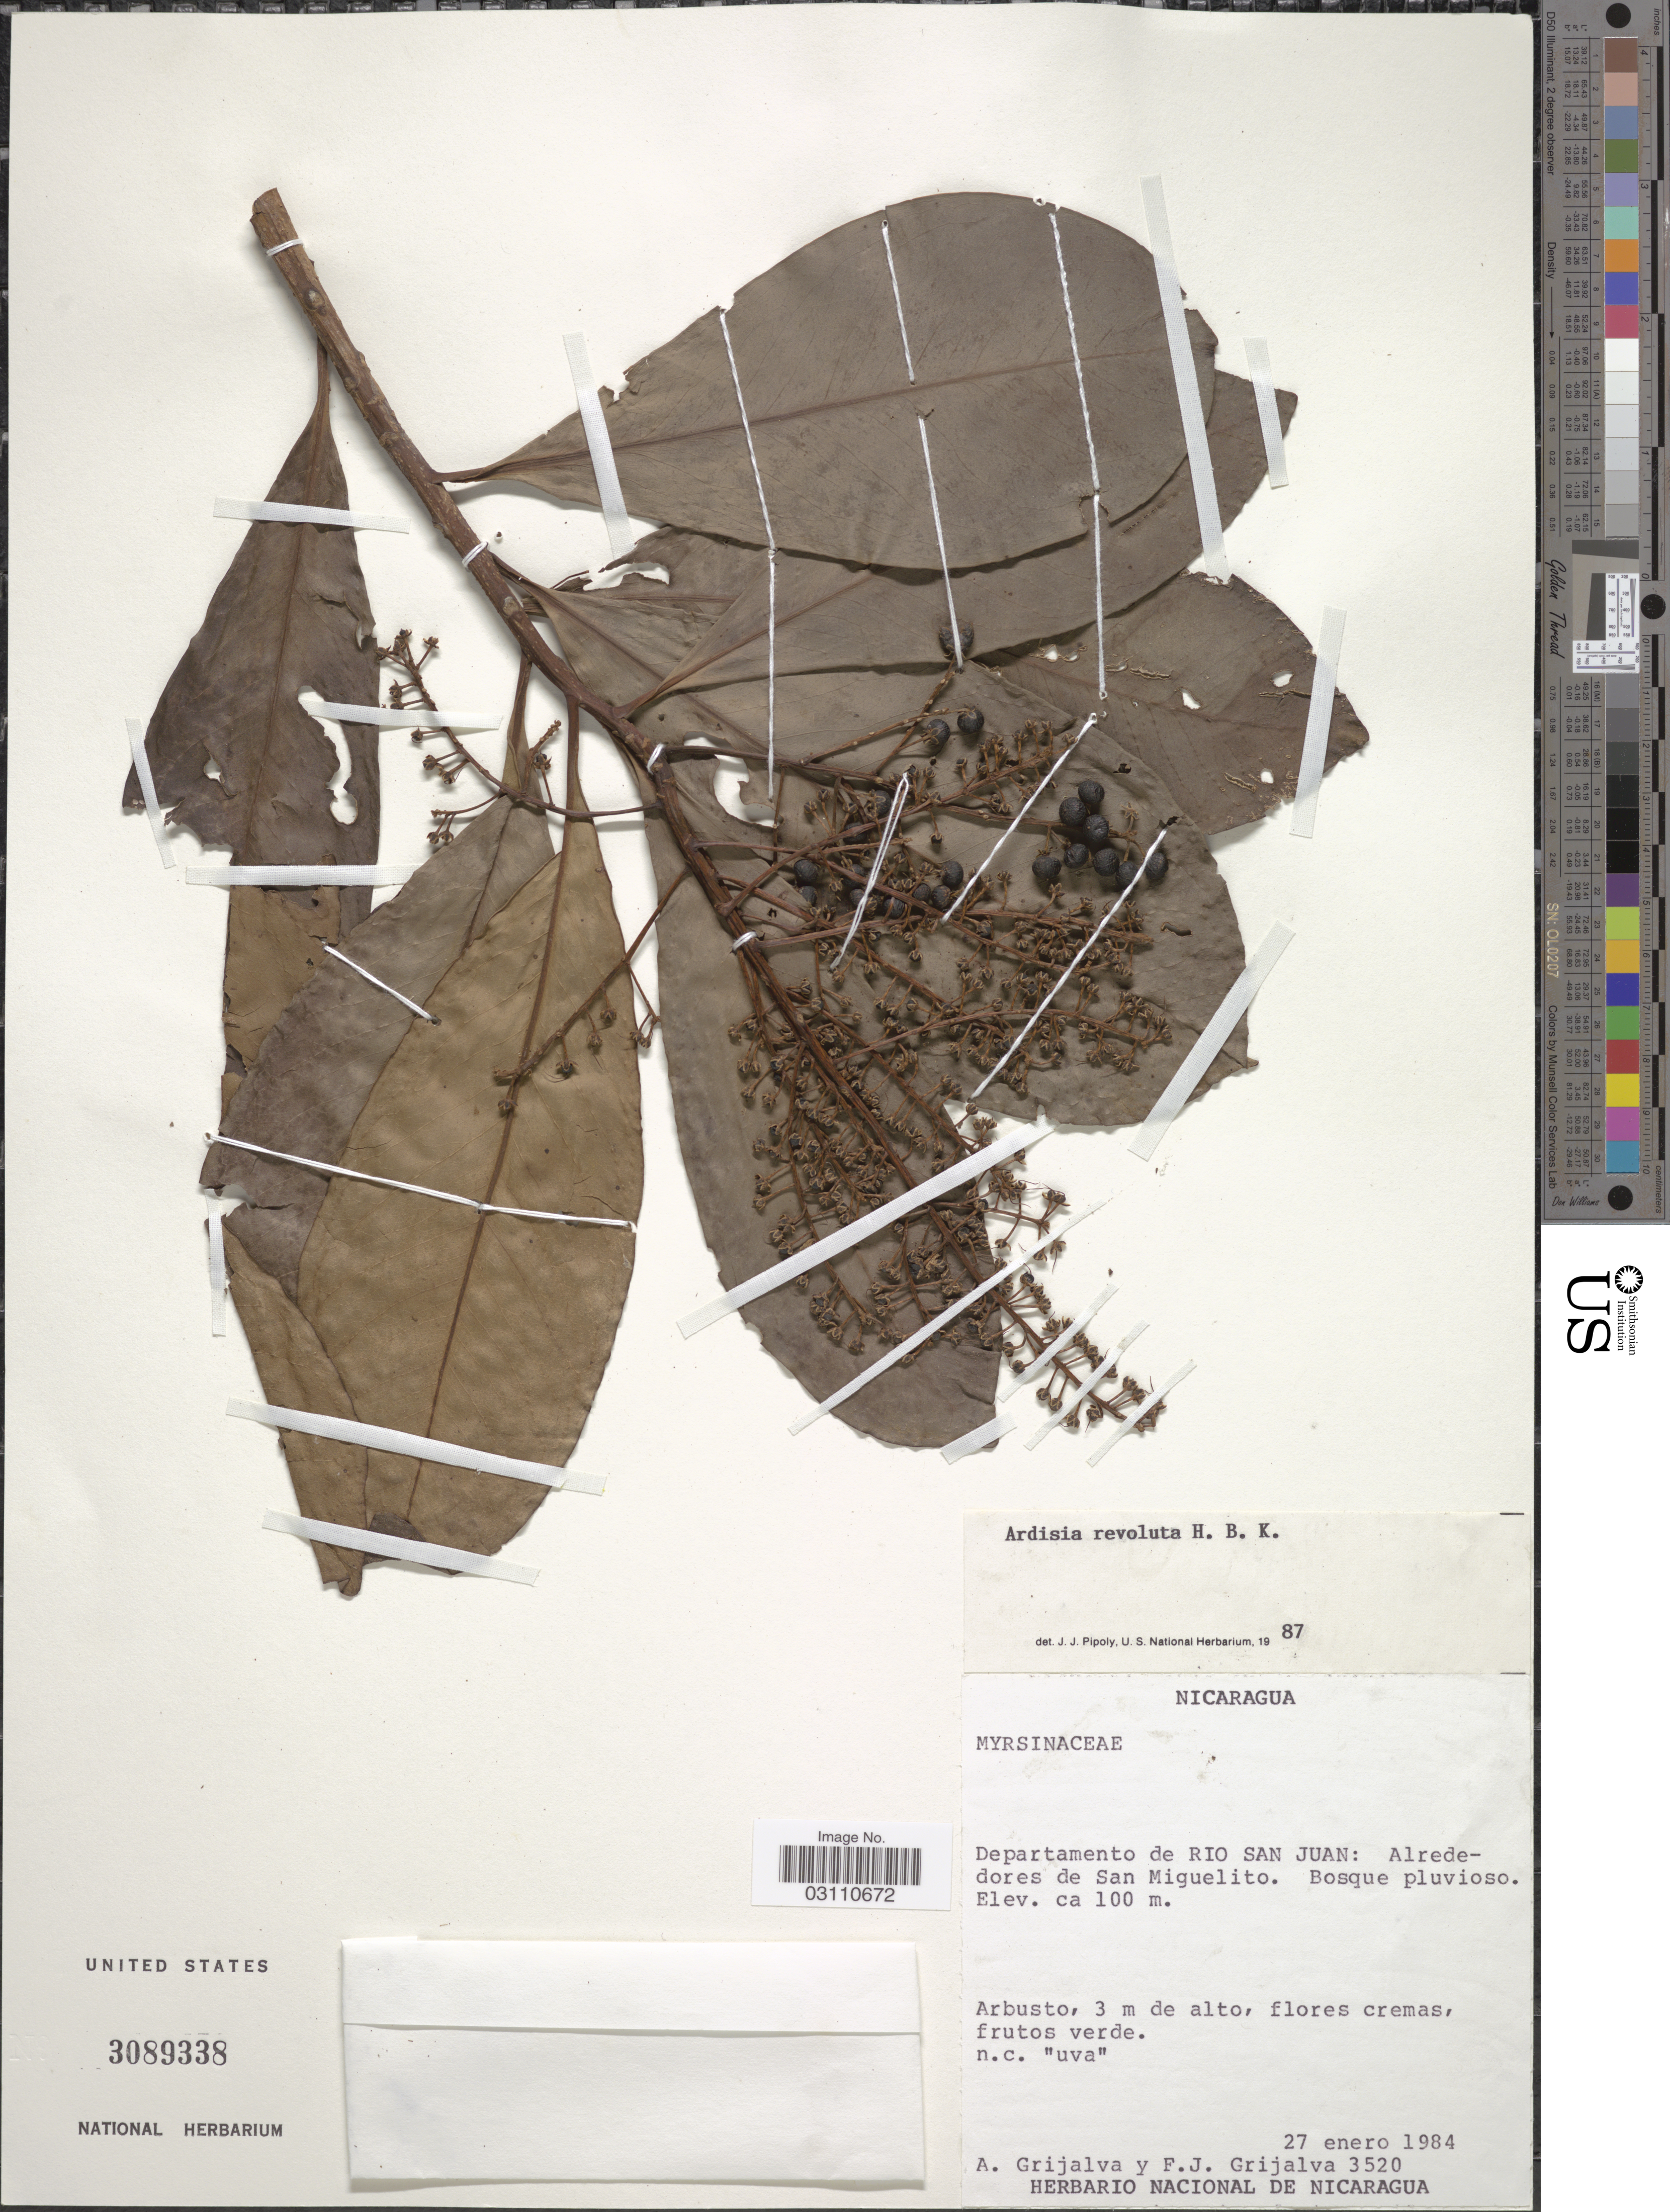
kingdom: Plantae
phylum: Tracheophyta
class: Magnoliopsida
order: Ericales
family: Primulaceae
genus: Ardisia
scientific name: Ardisia revoluta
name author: Kunth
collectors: A. Grijalva & F. Grijalva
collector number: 3520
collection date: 1984-01-27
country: Nicaragua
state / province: Rio San Juan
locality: Departamento de Rio San Juan: Alrededores de San Miguelito.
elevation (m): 100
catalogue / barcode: US 3089338